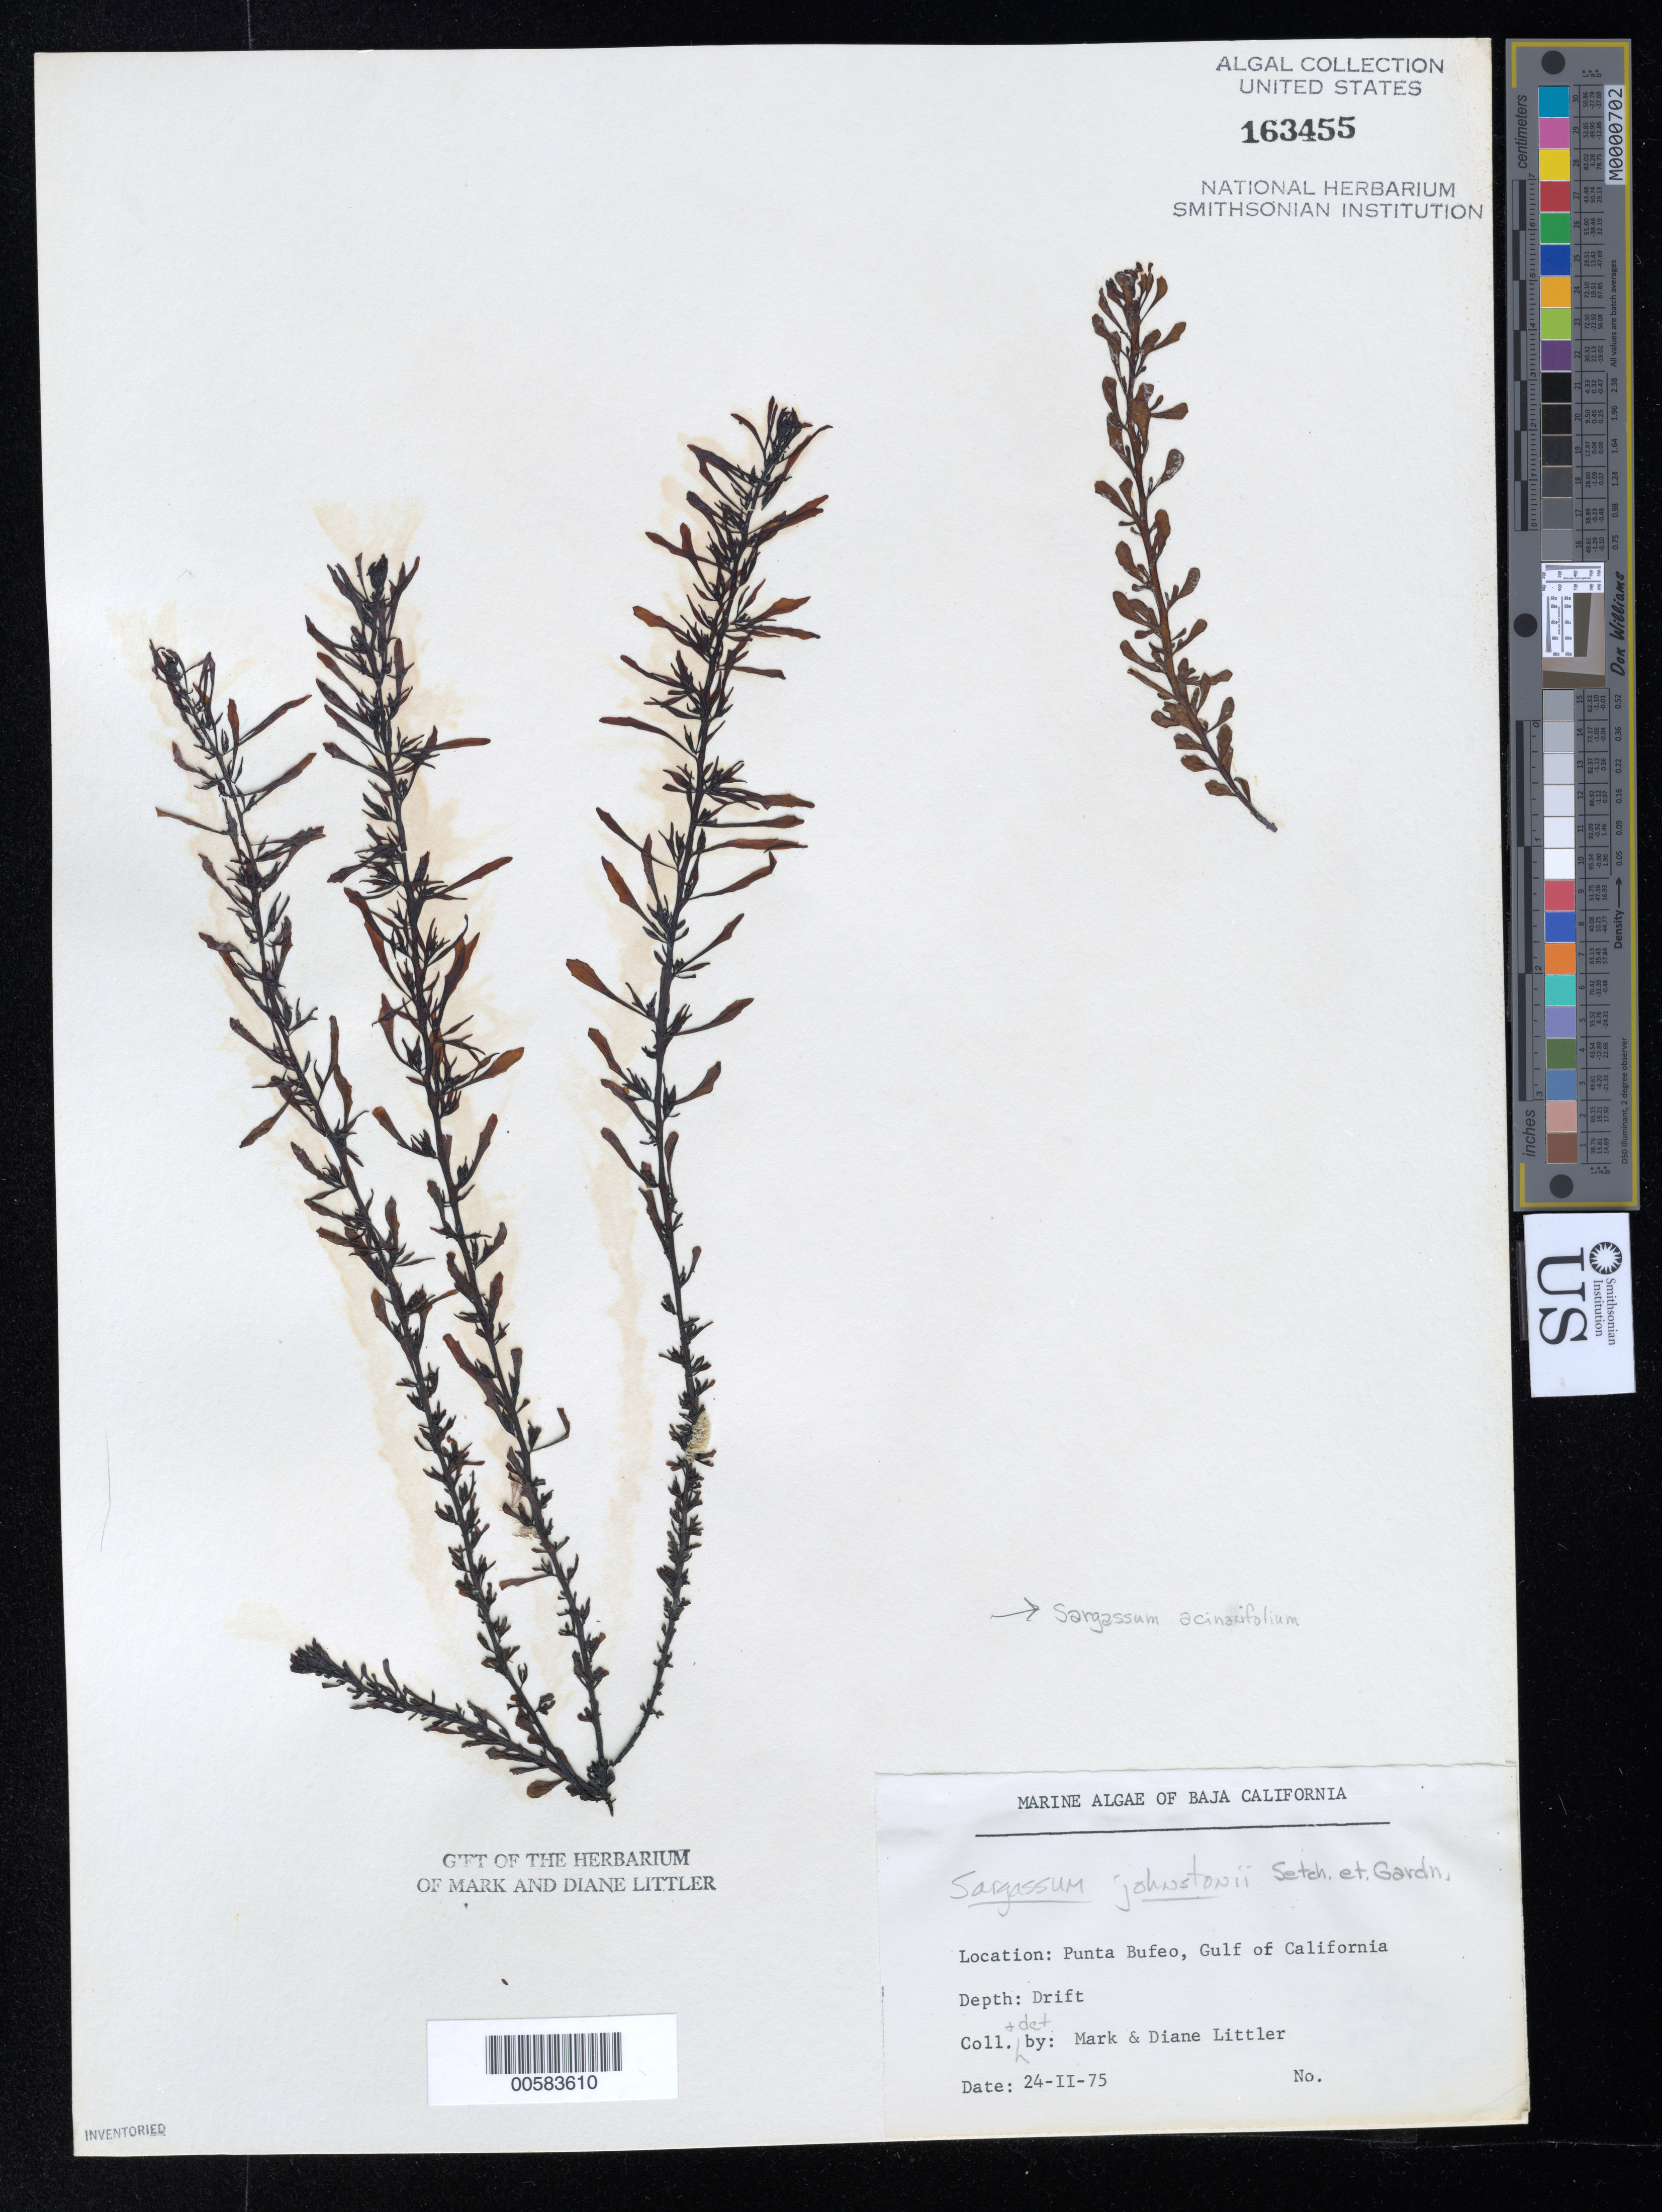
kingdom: Chromista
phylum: Ochrophyta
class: Phaeophyceae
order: Fucales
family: Sargassaceae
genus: Sargassum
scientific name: Sargassum acinacifolium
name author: Setch. & N.L. Gardner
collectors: M. M. Littler & D. S. Littler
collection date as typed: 24 Feb 1975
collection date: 1975-02-24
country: Mexico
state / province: Baja California Norte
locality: Punta Bufeo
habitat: Drift.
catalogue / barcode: US 163455